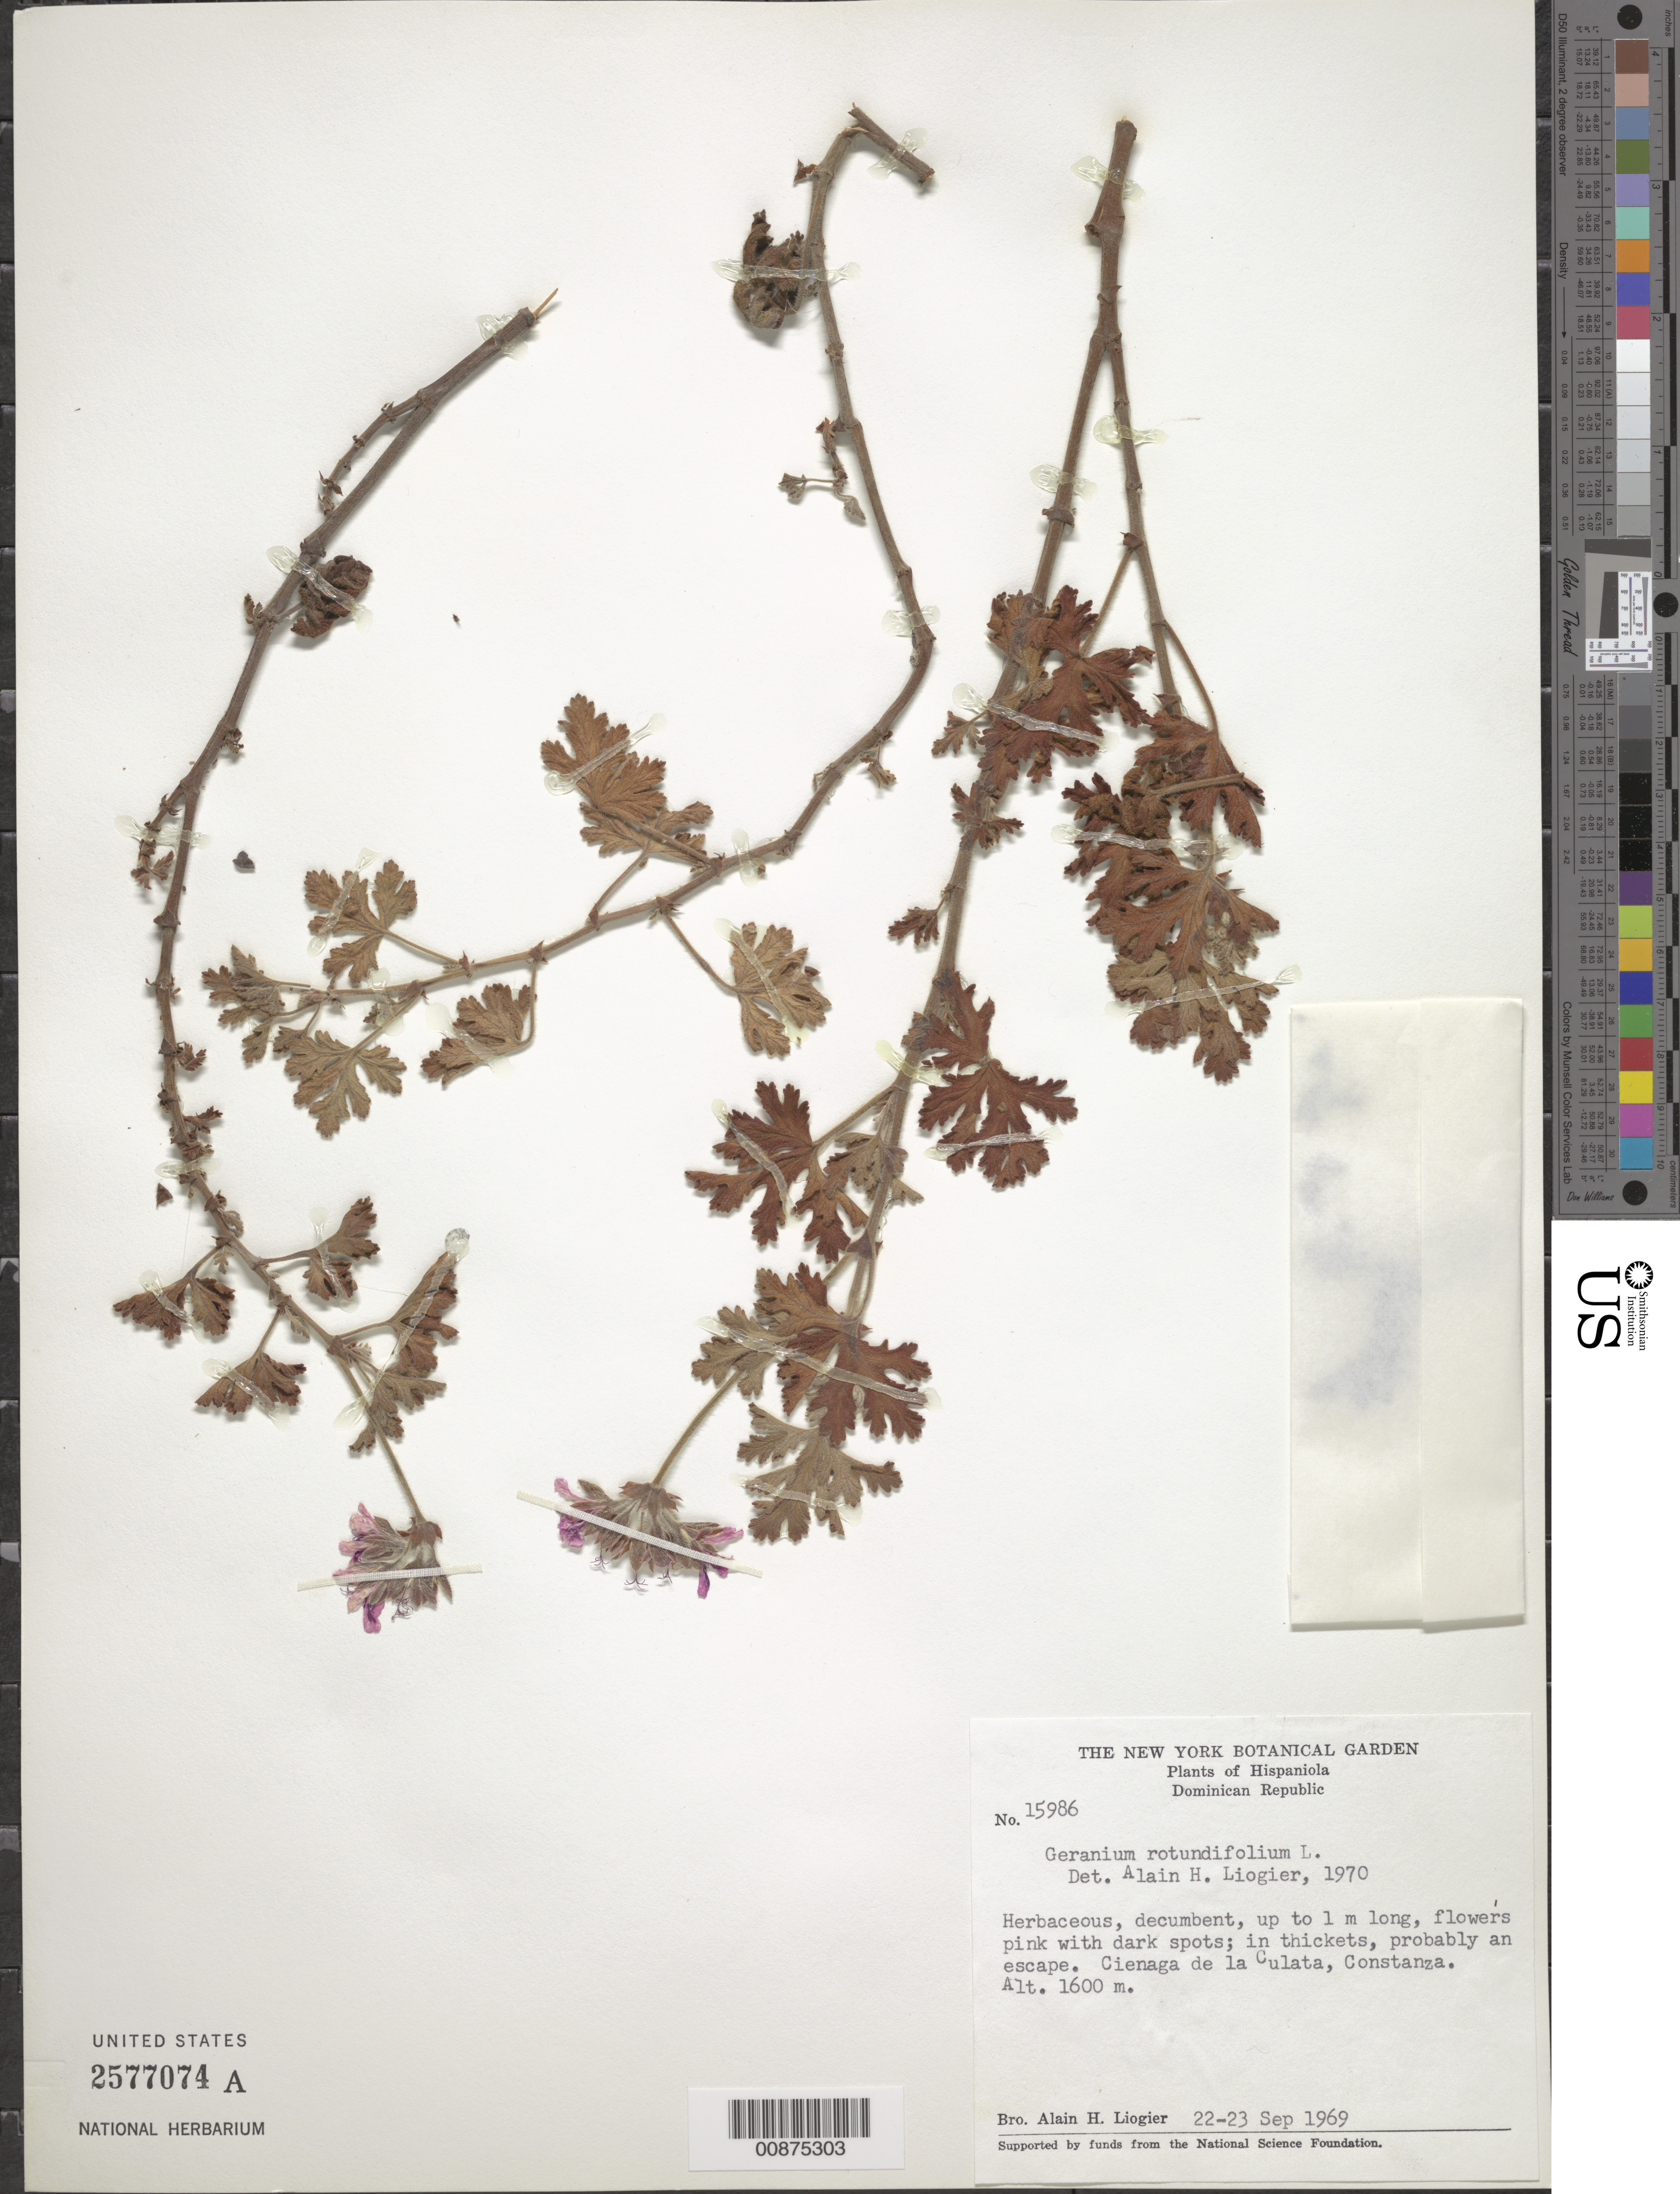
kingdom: Plantae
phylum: Tracheophyta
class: Magnoliopsida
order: Geraniales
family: Geraniaceae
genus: Geranium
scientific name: Geranium rotundifolium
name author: L.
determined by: Liogier, Alain H.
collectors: A. H. Liogier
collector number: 15986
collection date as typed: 22 Sep 1969 to 23 Sep 1969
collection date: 1969-09-22/1969-09-23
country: Dominican Republic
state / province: La Vega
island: Hispaniola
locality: Ciénaga de la Culata, Constanza.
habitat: In thickets.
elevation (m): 1600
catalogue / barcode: US 2577074A